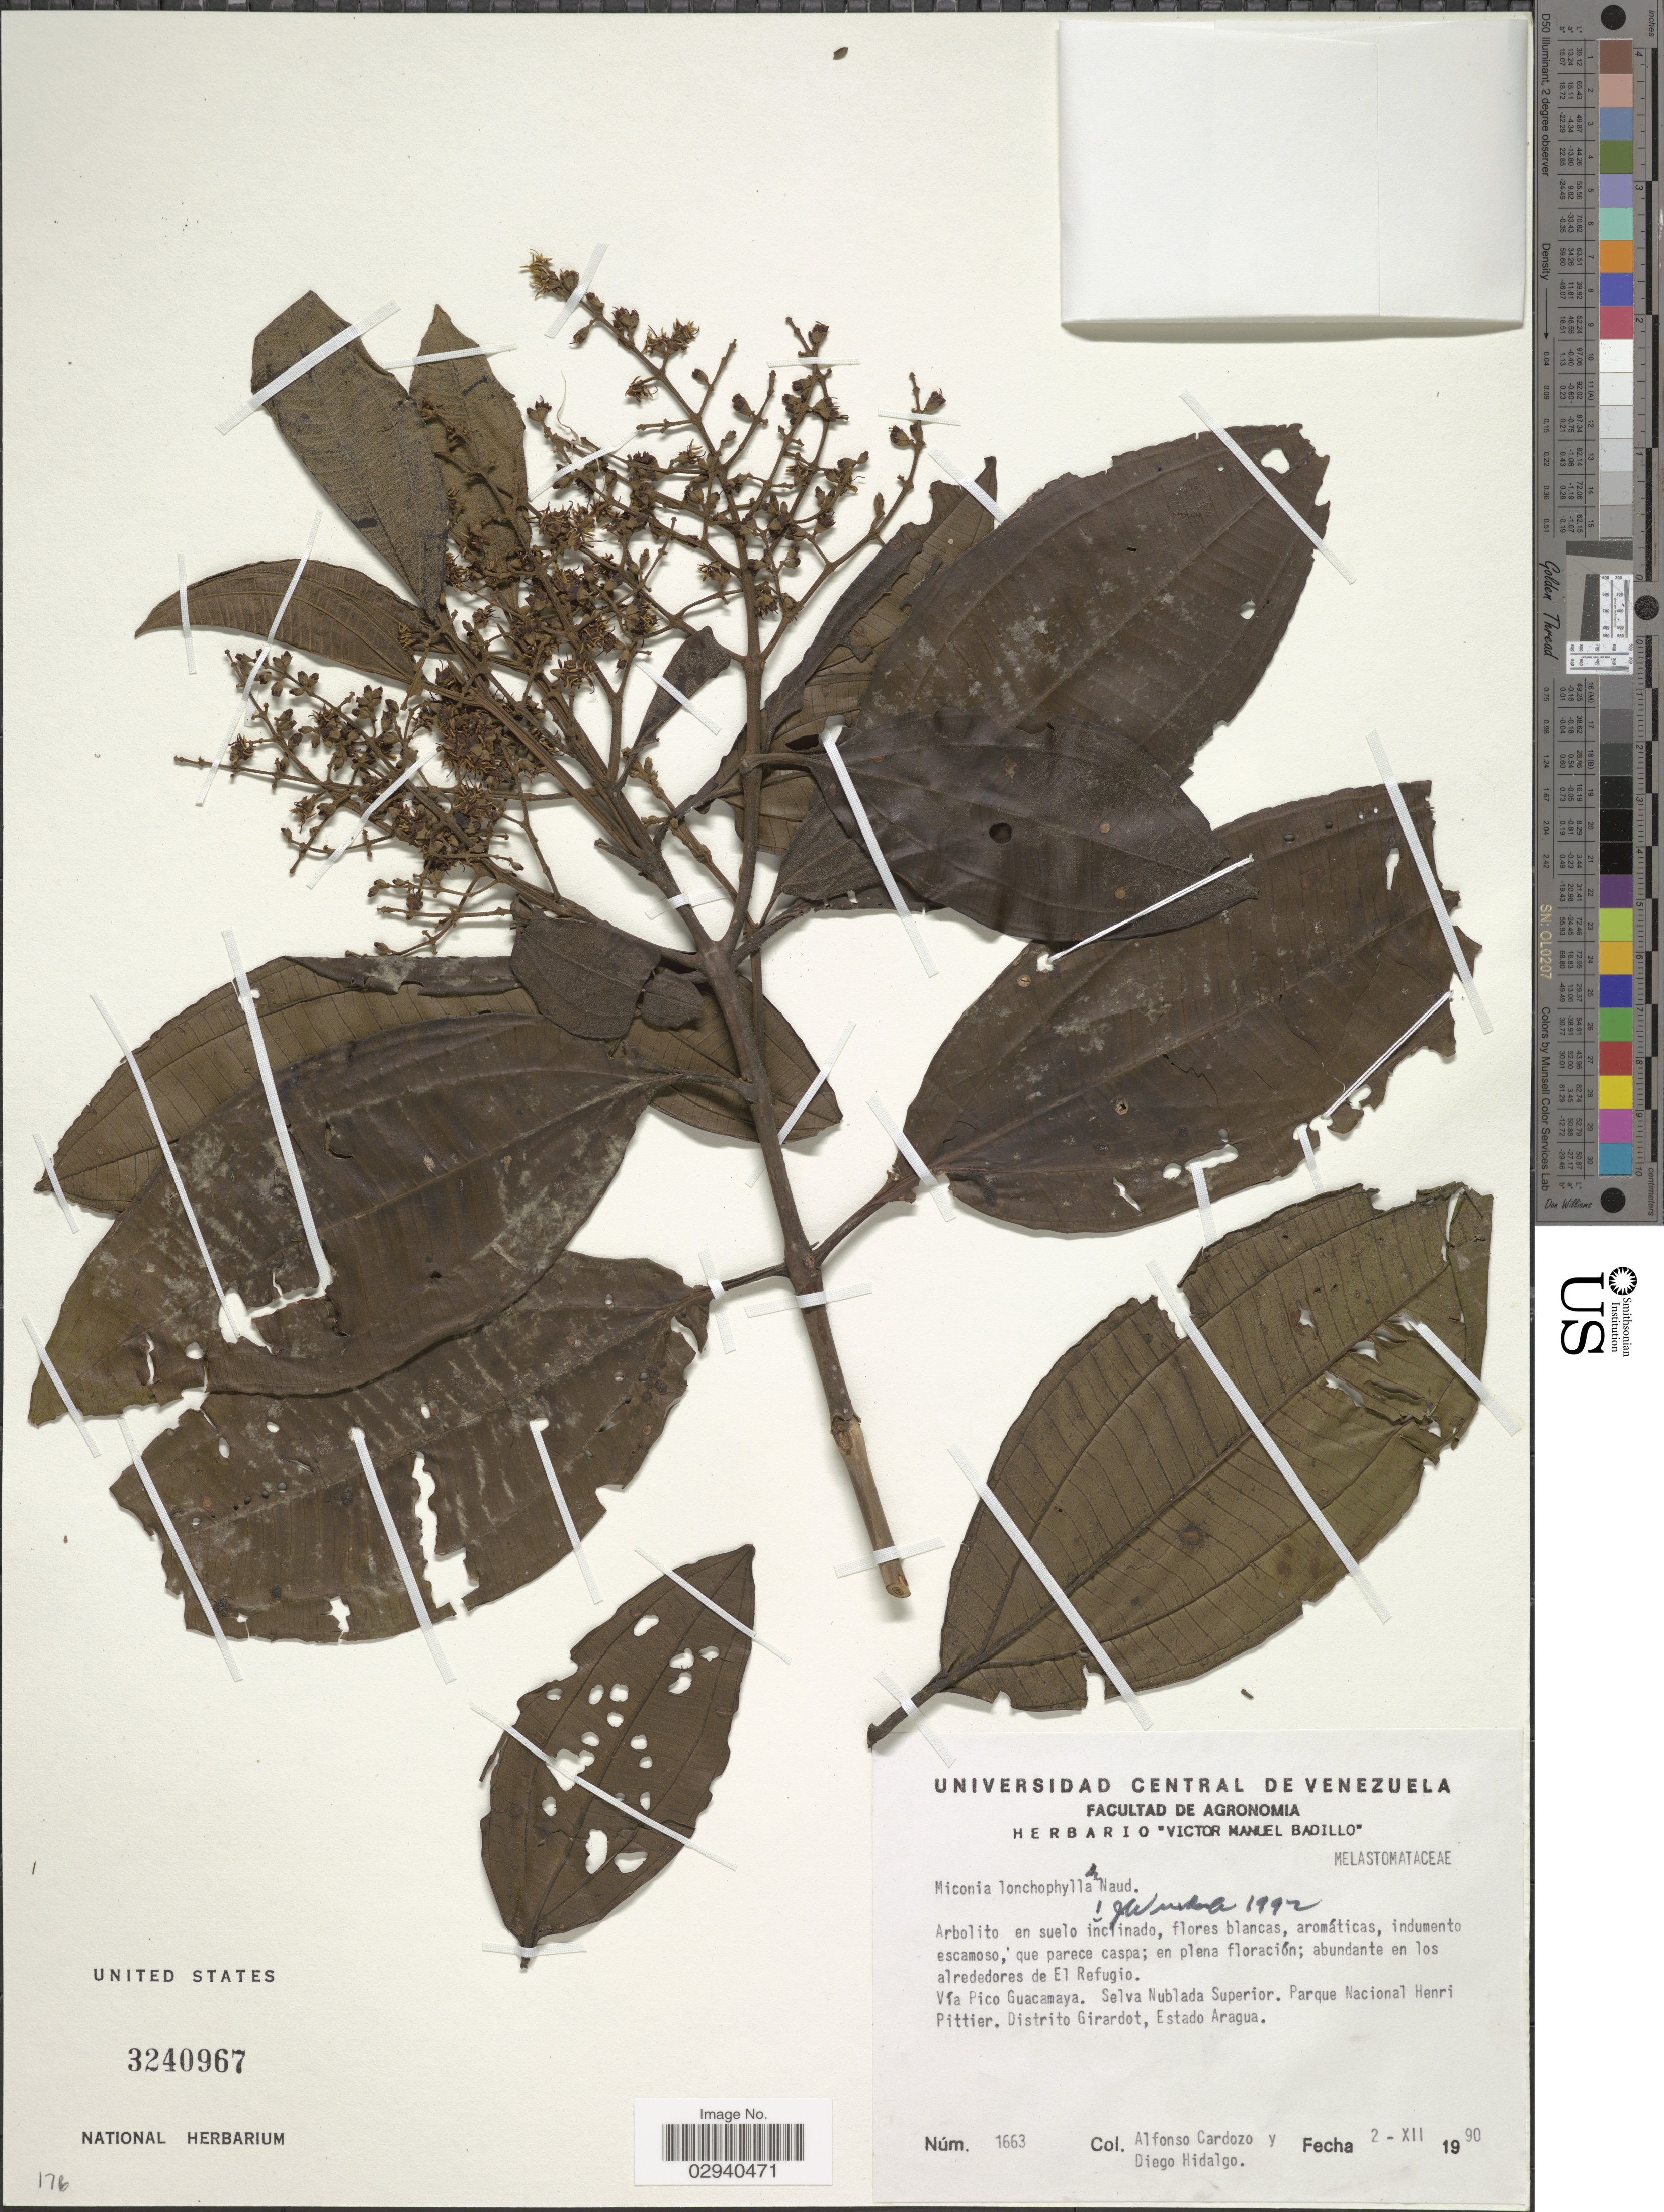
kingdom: Plantae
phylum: Tracheophyta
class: Magnoliopsida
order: Myrtales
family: Melastomataceae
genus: Miconia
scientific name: Miconia lonchophylla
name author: Naudin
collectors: A. Cardozo & D. Hidalgo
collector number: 1663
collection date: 1990-12-02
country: Venezuela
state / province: Aragua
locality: Vía Pico Guacamaya. Selva Nublada Superior. Parque Nacional Henri Pittier. Distrio Girardot.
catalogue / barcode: US 3240967